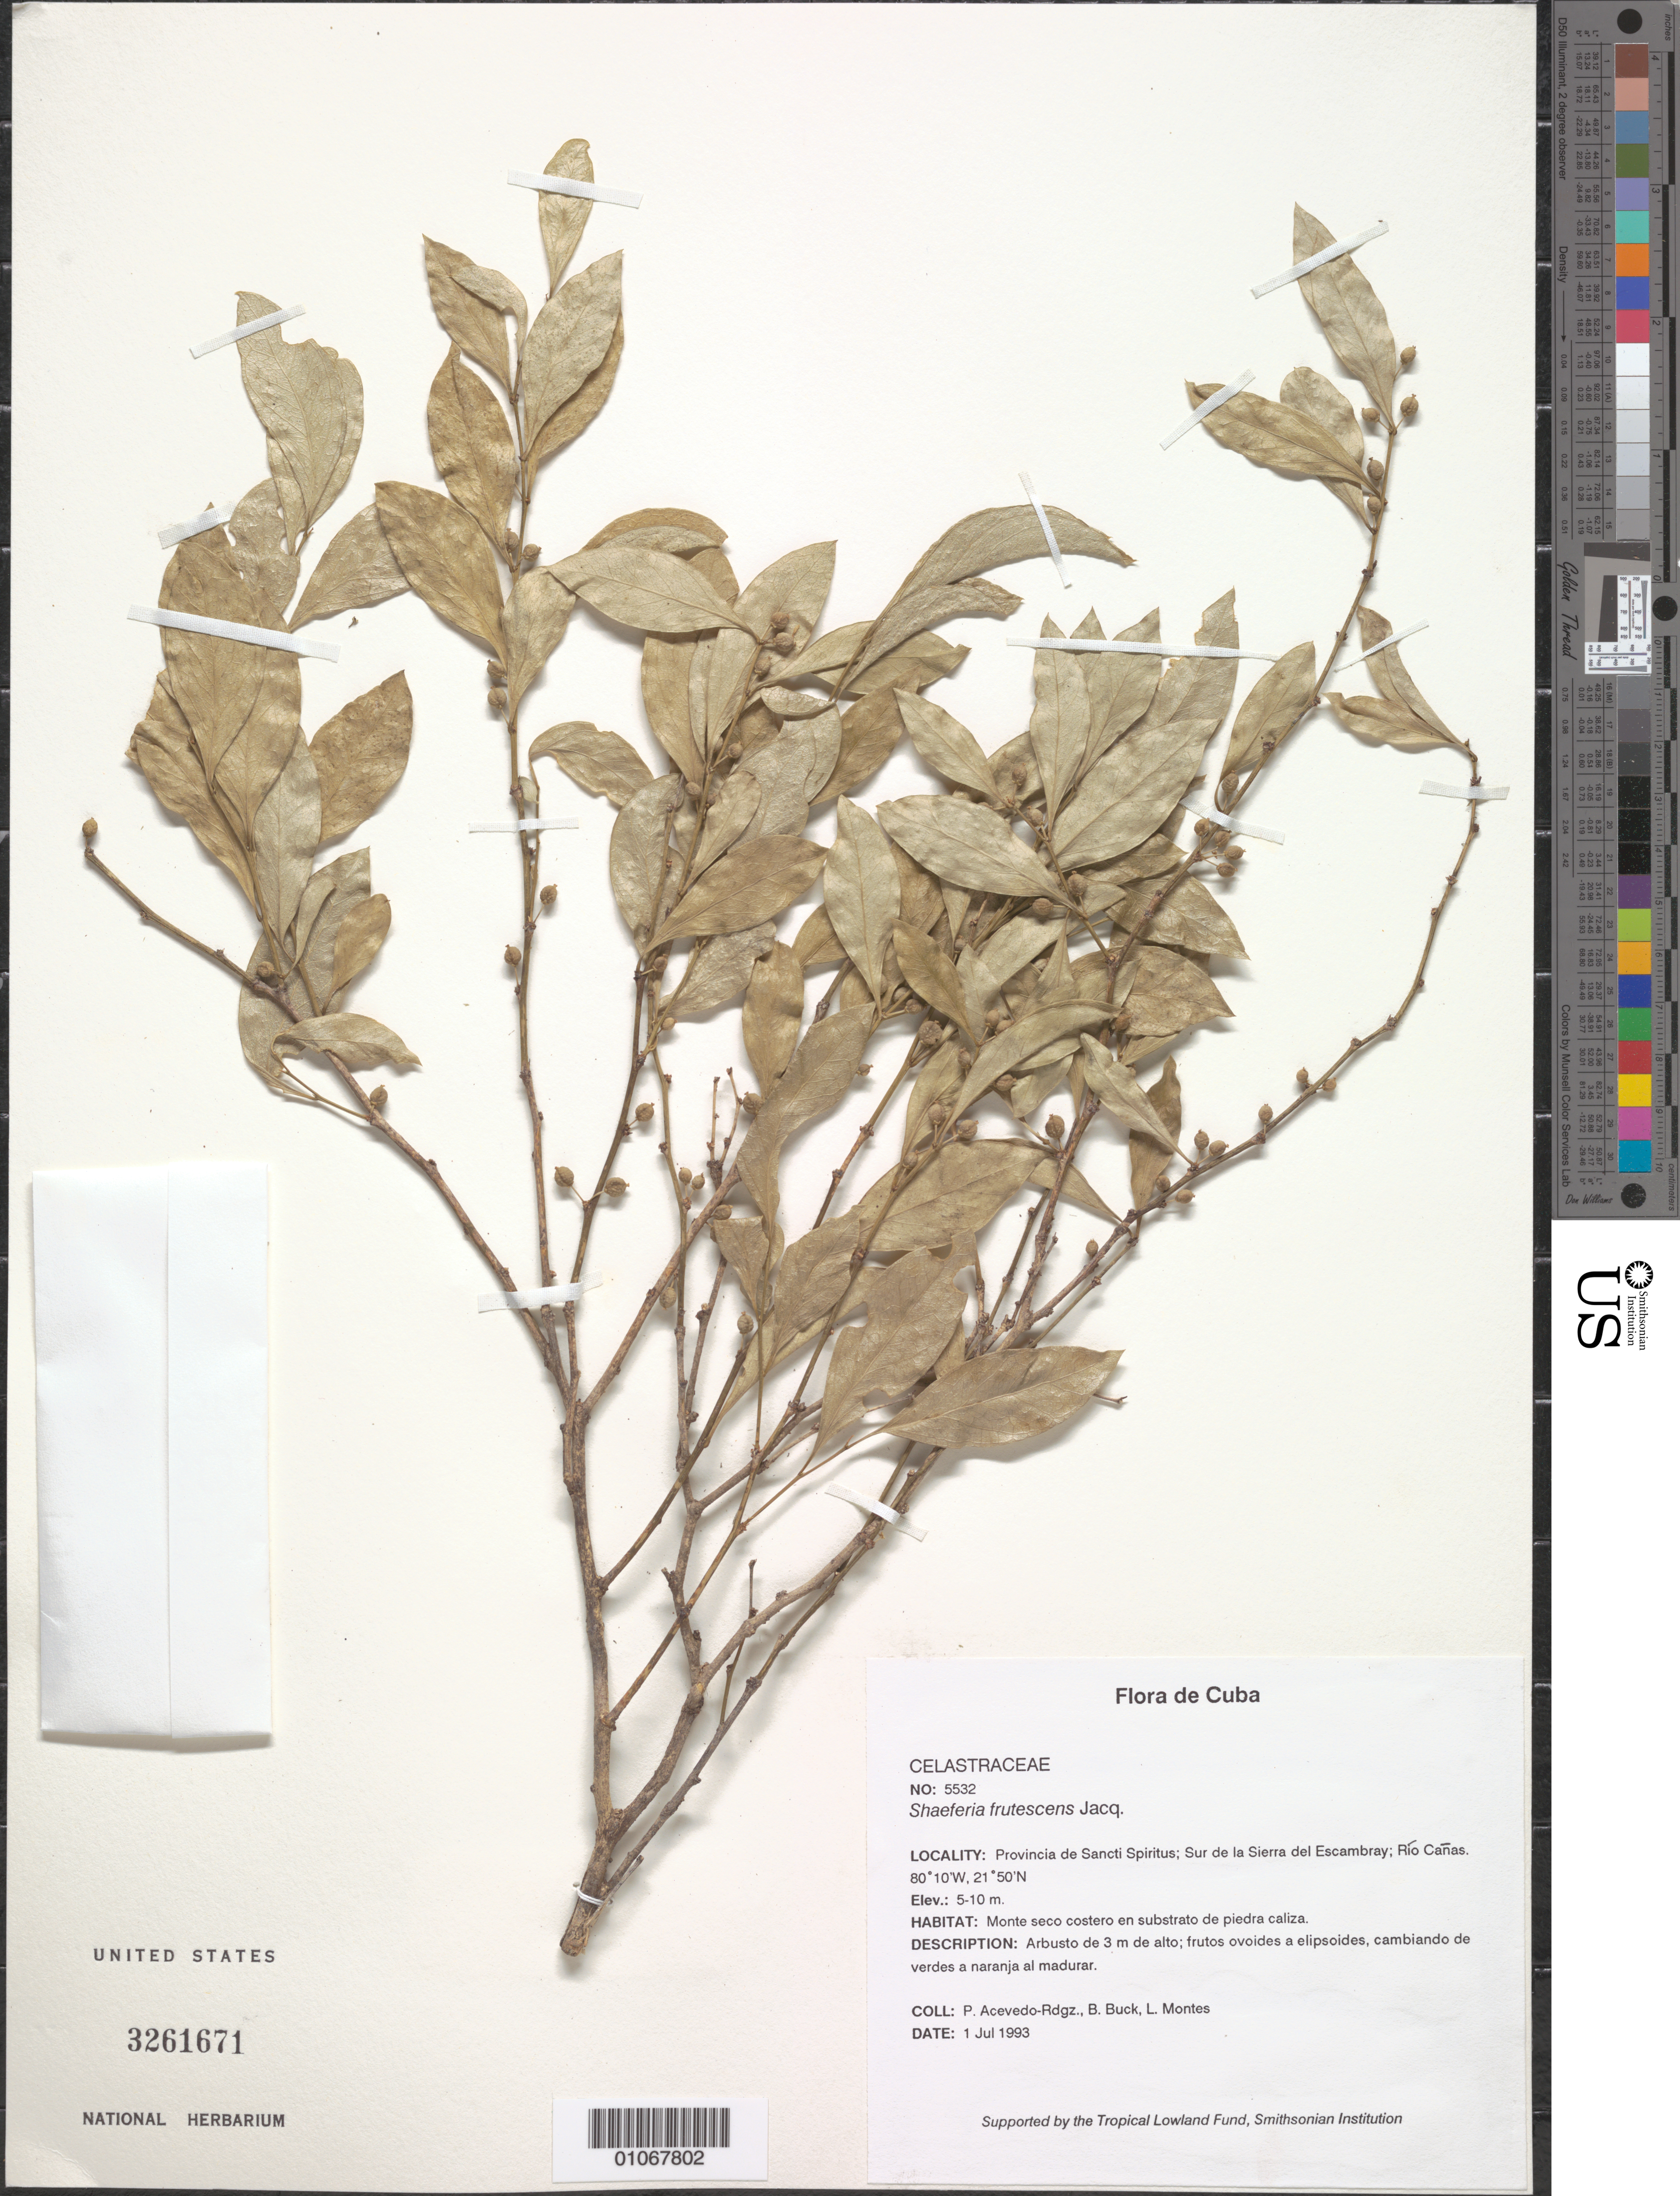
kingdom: Plantae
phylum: Tracheophyta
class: Magnoliopsida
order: Celastrales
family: Celastraceae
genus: Schaefferia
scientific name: Schaefferia frutescens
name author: Jacq.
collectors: P. Acevedo-Rodr., B. Buck & L. Montes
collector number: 5532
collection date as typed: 01 Jul 1993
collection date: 1993-07-01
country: Cuba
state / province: Sancti Spiritus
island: Cuba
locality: Sur de la Sierra del Escambray, Rio Canas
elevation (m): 5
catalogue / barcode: US 3261671